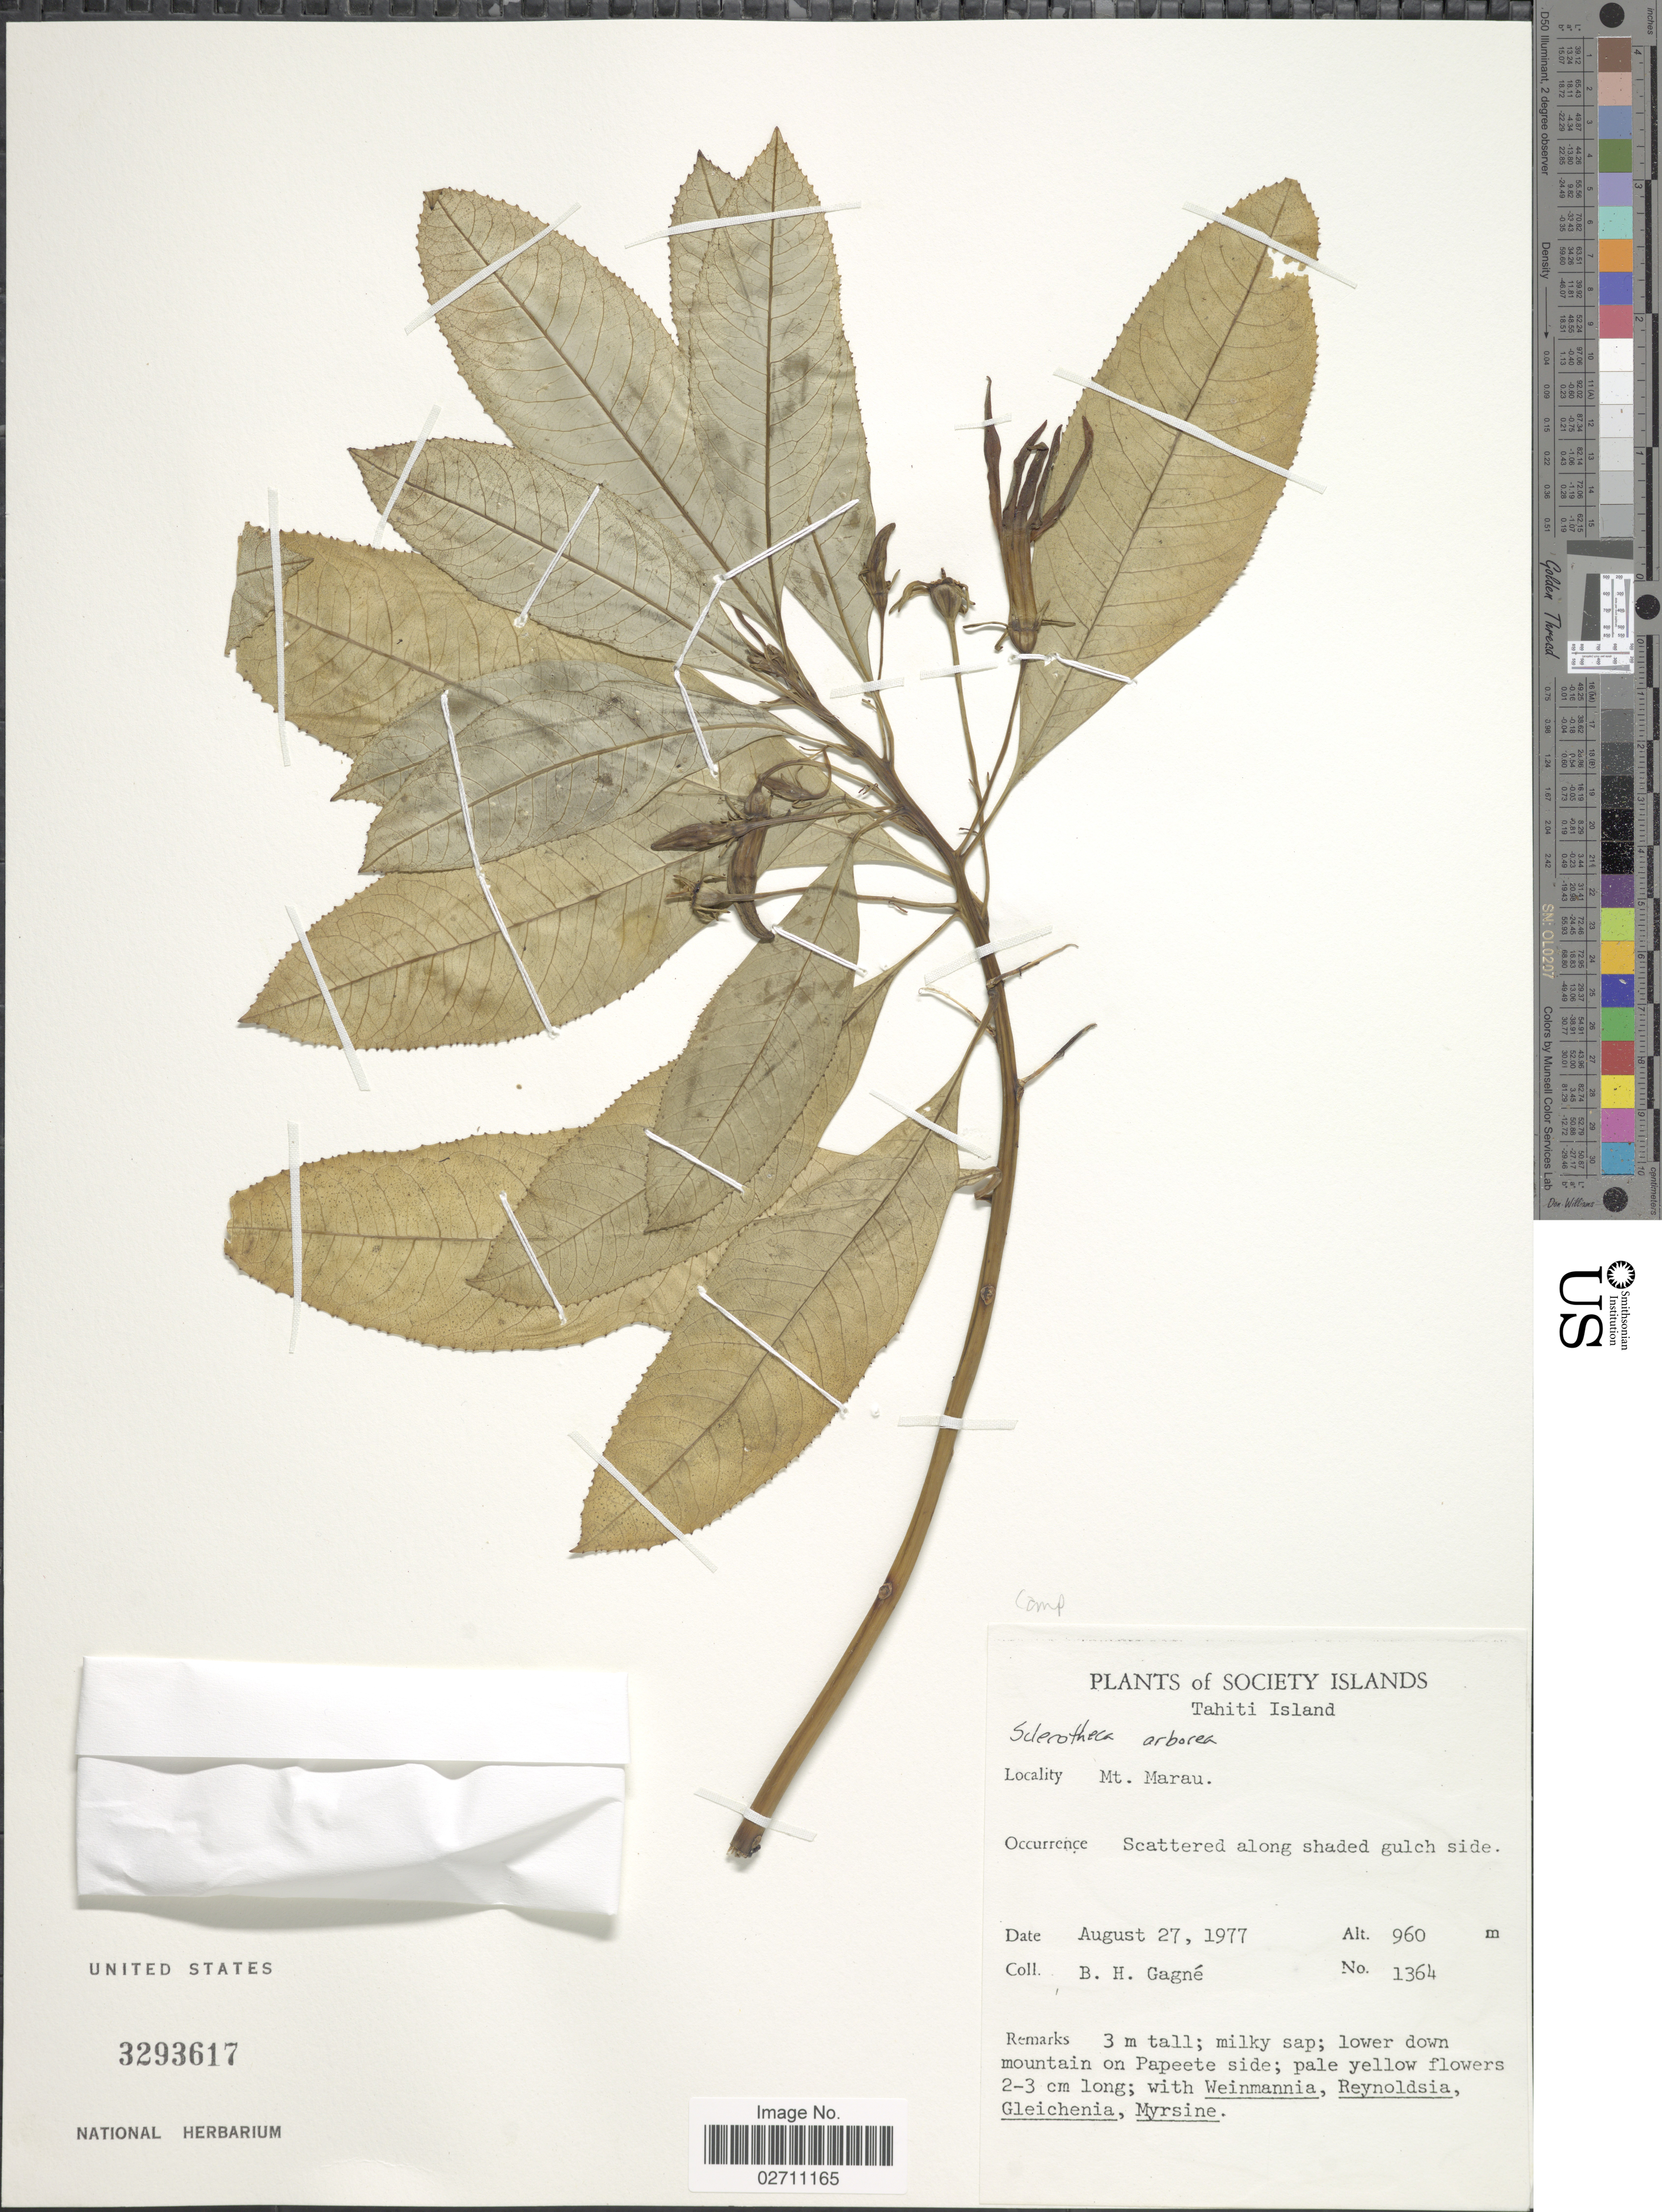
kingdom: Plantae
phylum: Tracheophyta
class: Magnoliopsida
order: Asterales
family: Campanulaceae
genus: Sclerotheca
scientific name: Sclerotheca arborea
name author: (G. Forst.) A. DC.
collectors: B. H. Gagné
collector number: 1364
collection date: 1977-08-27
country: French Polynesia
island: Tahiti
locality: Society Islands, Tahiti Island, Mt. Marau, scattered along shaded gulch side.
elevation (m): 960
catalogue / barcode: US 3293617